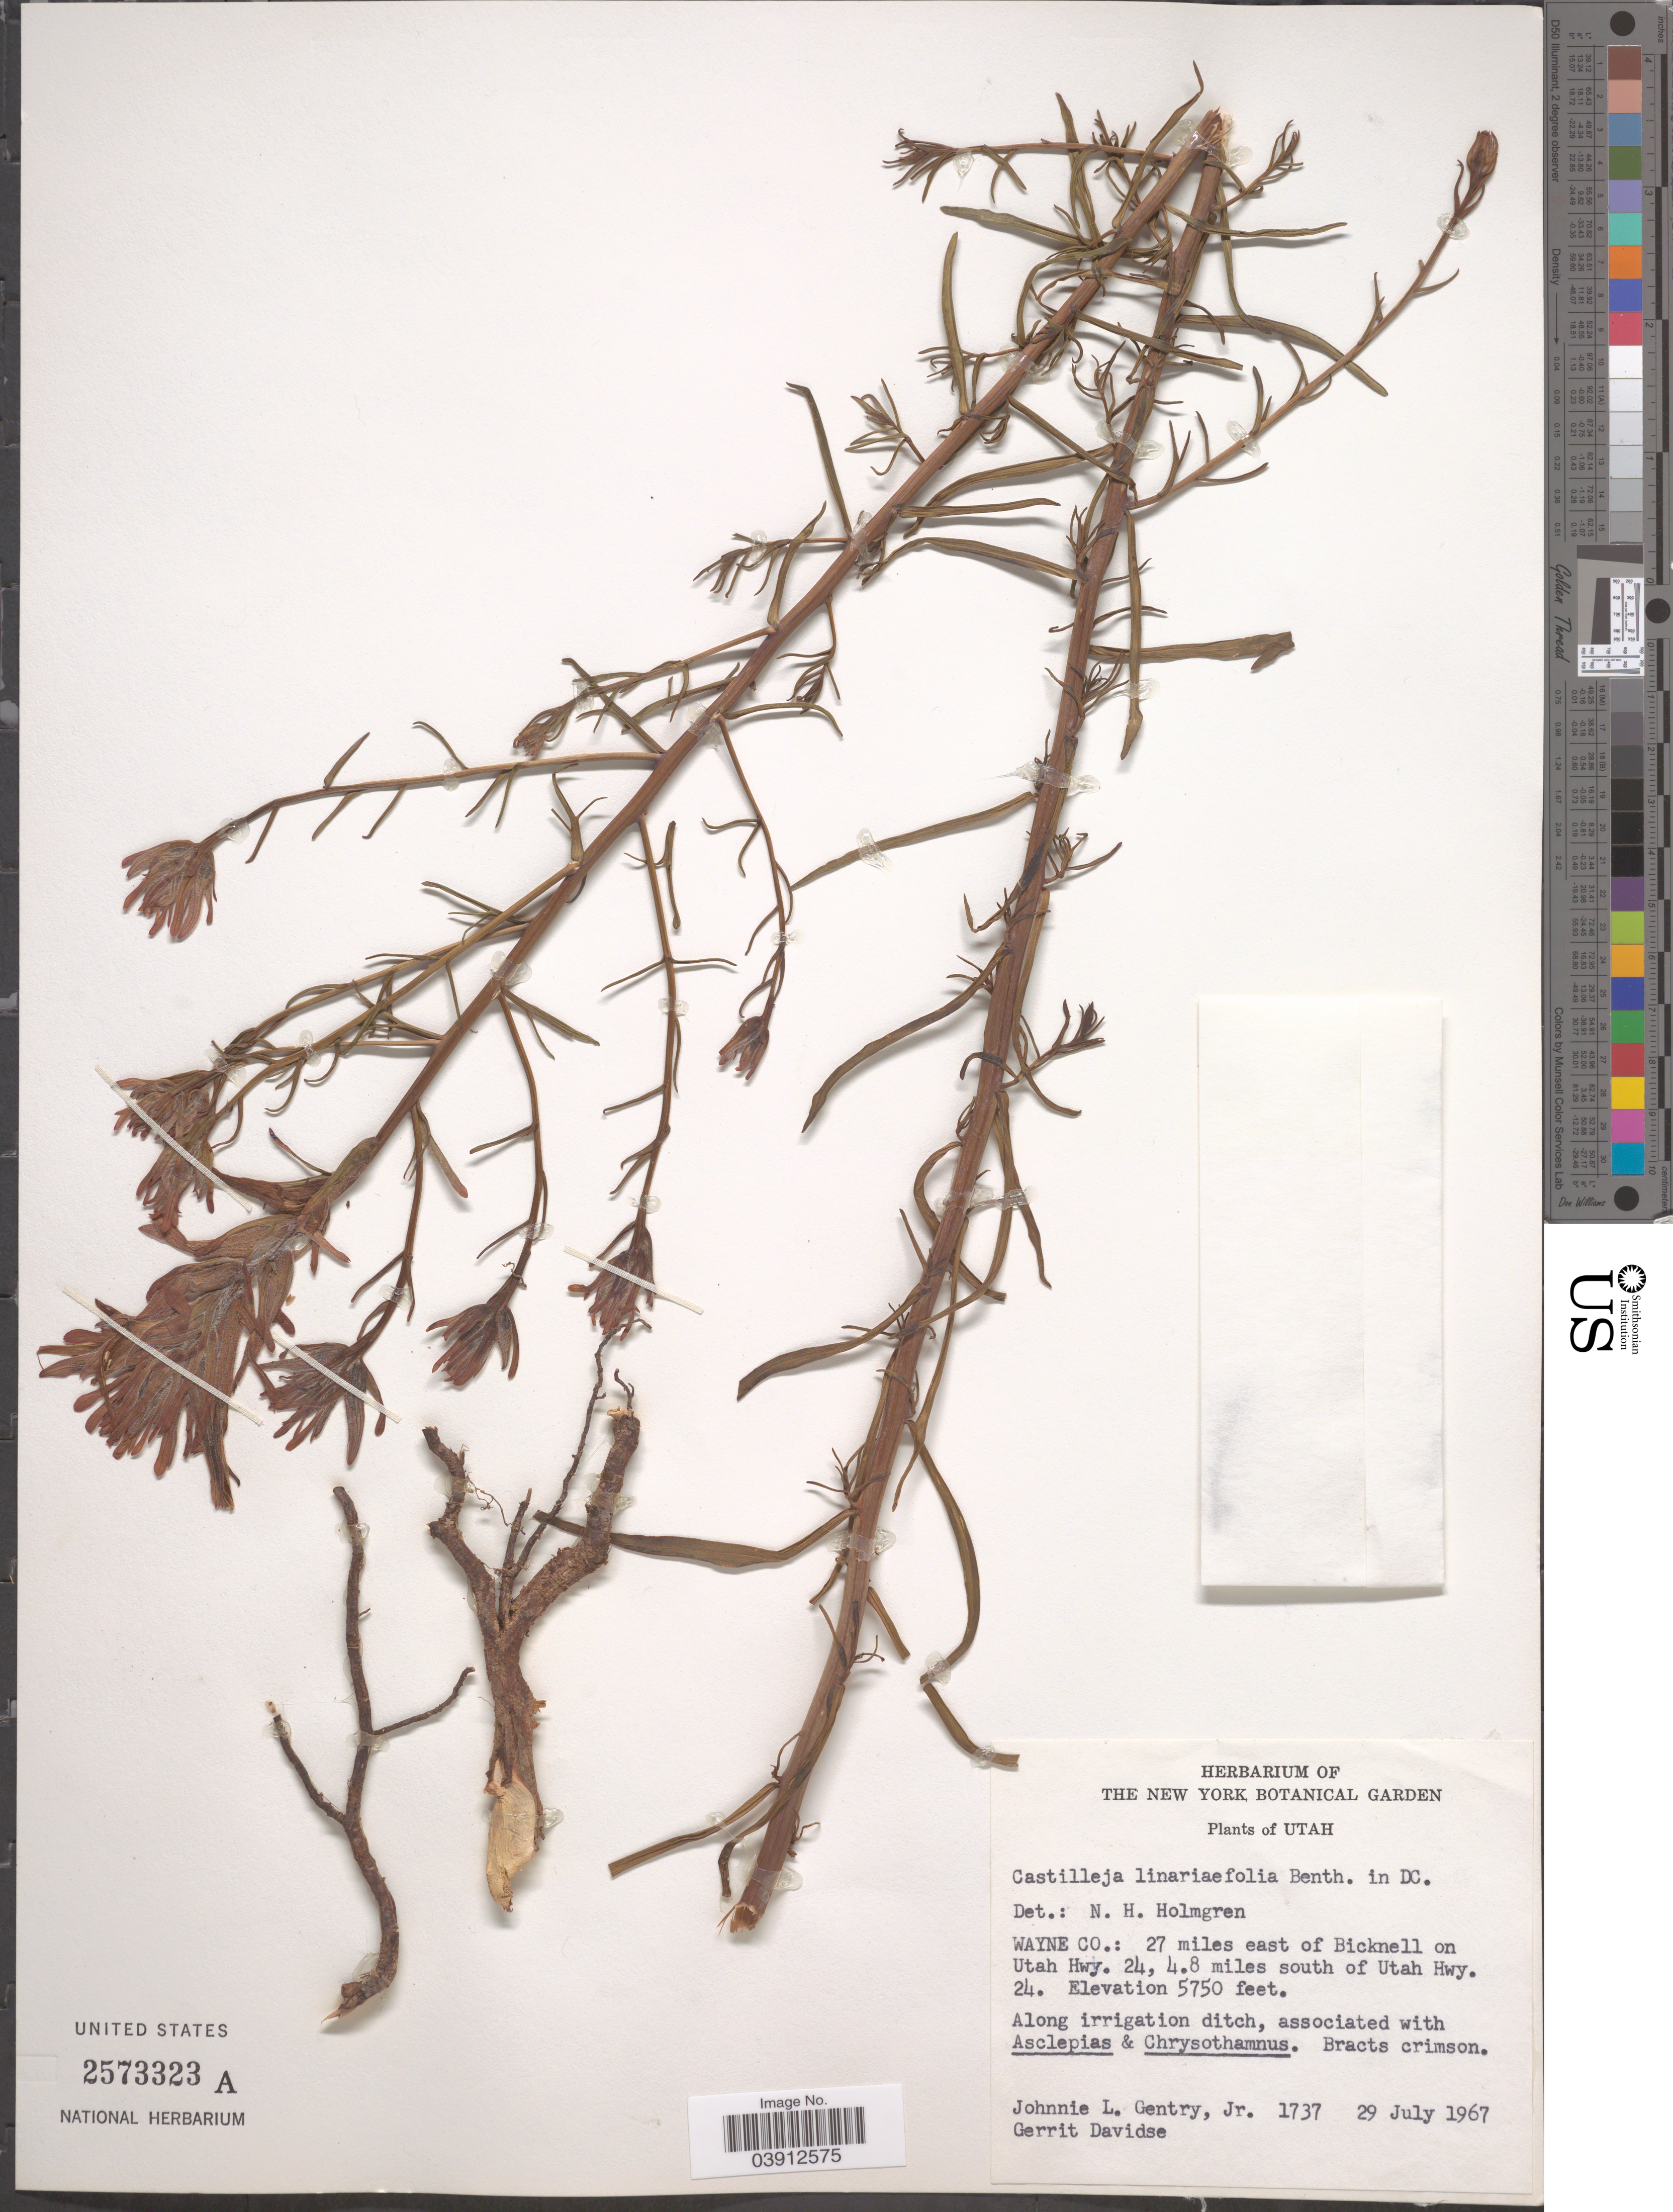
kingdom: Plantae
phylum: Tracheophyta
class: Magnoliopsida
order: Lamiales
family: Orobanchaceae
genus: Castilleja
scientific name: Castilleja linariifolia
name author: Benth.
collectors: J. L. Gentry & G. Davidse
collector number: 1737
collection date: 1967-07-29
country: United States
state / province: Utah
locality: Wayne Co.: 27 miles east of Bicknell on Utah Hwy. 24, 4.8 miles south of Utah Hwy.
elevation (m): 1753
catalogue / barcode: US 2573323A